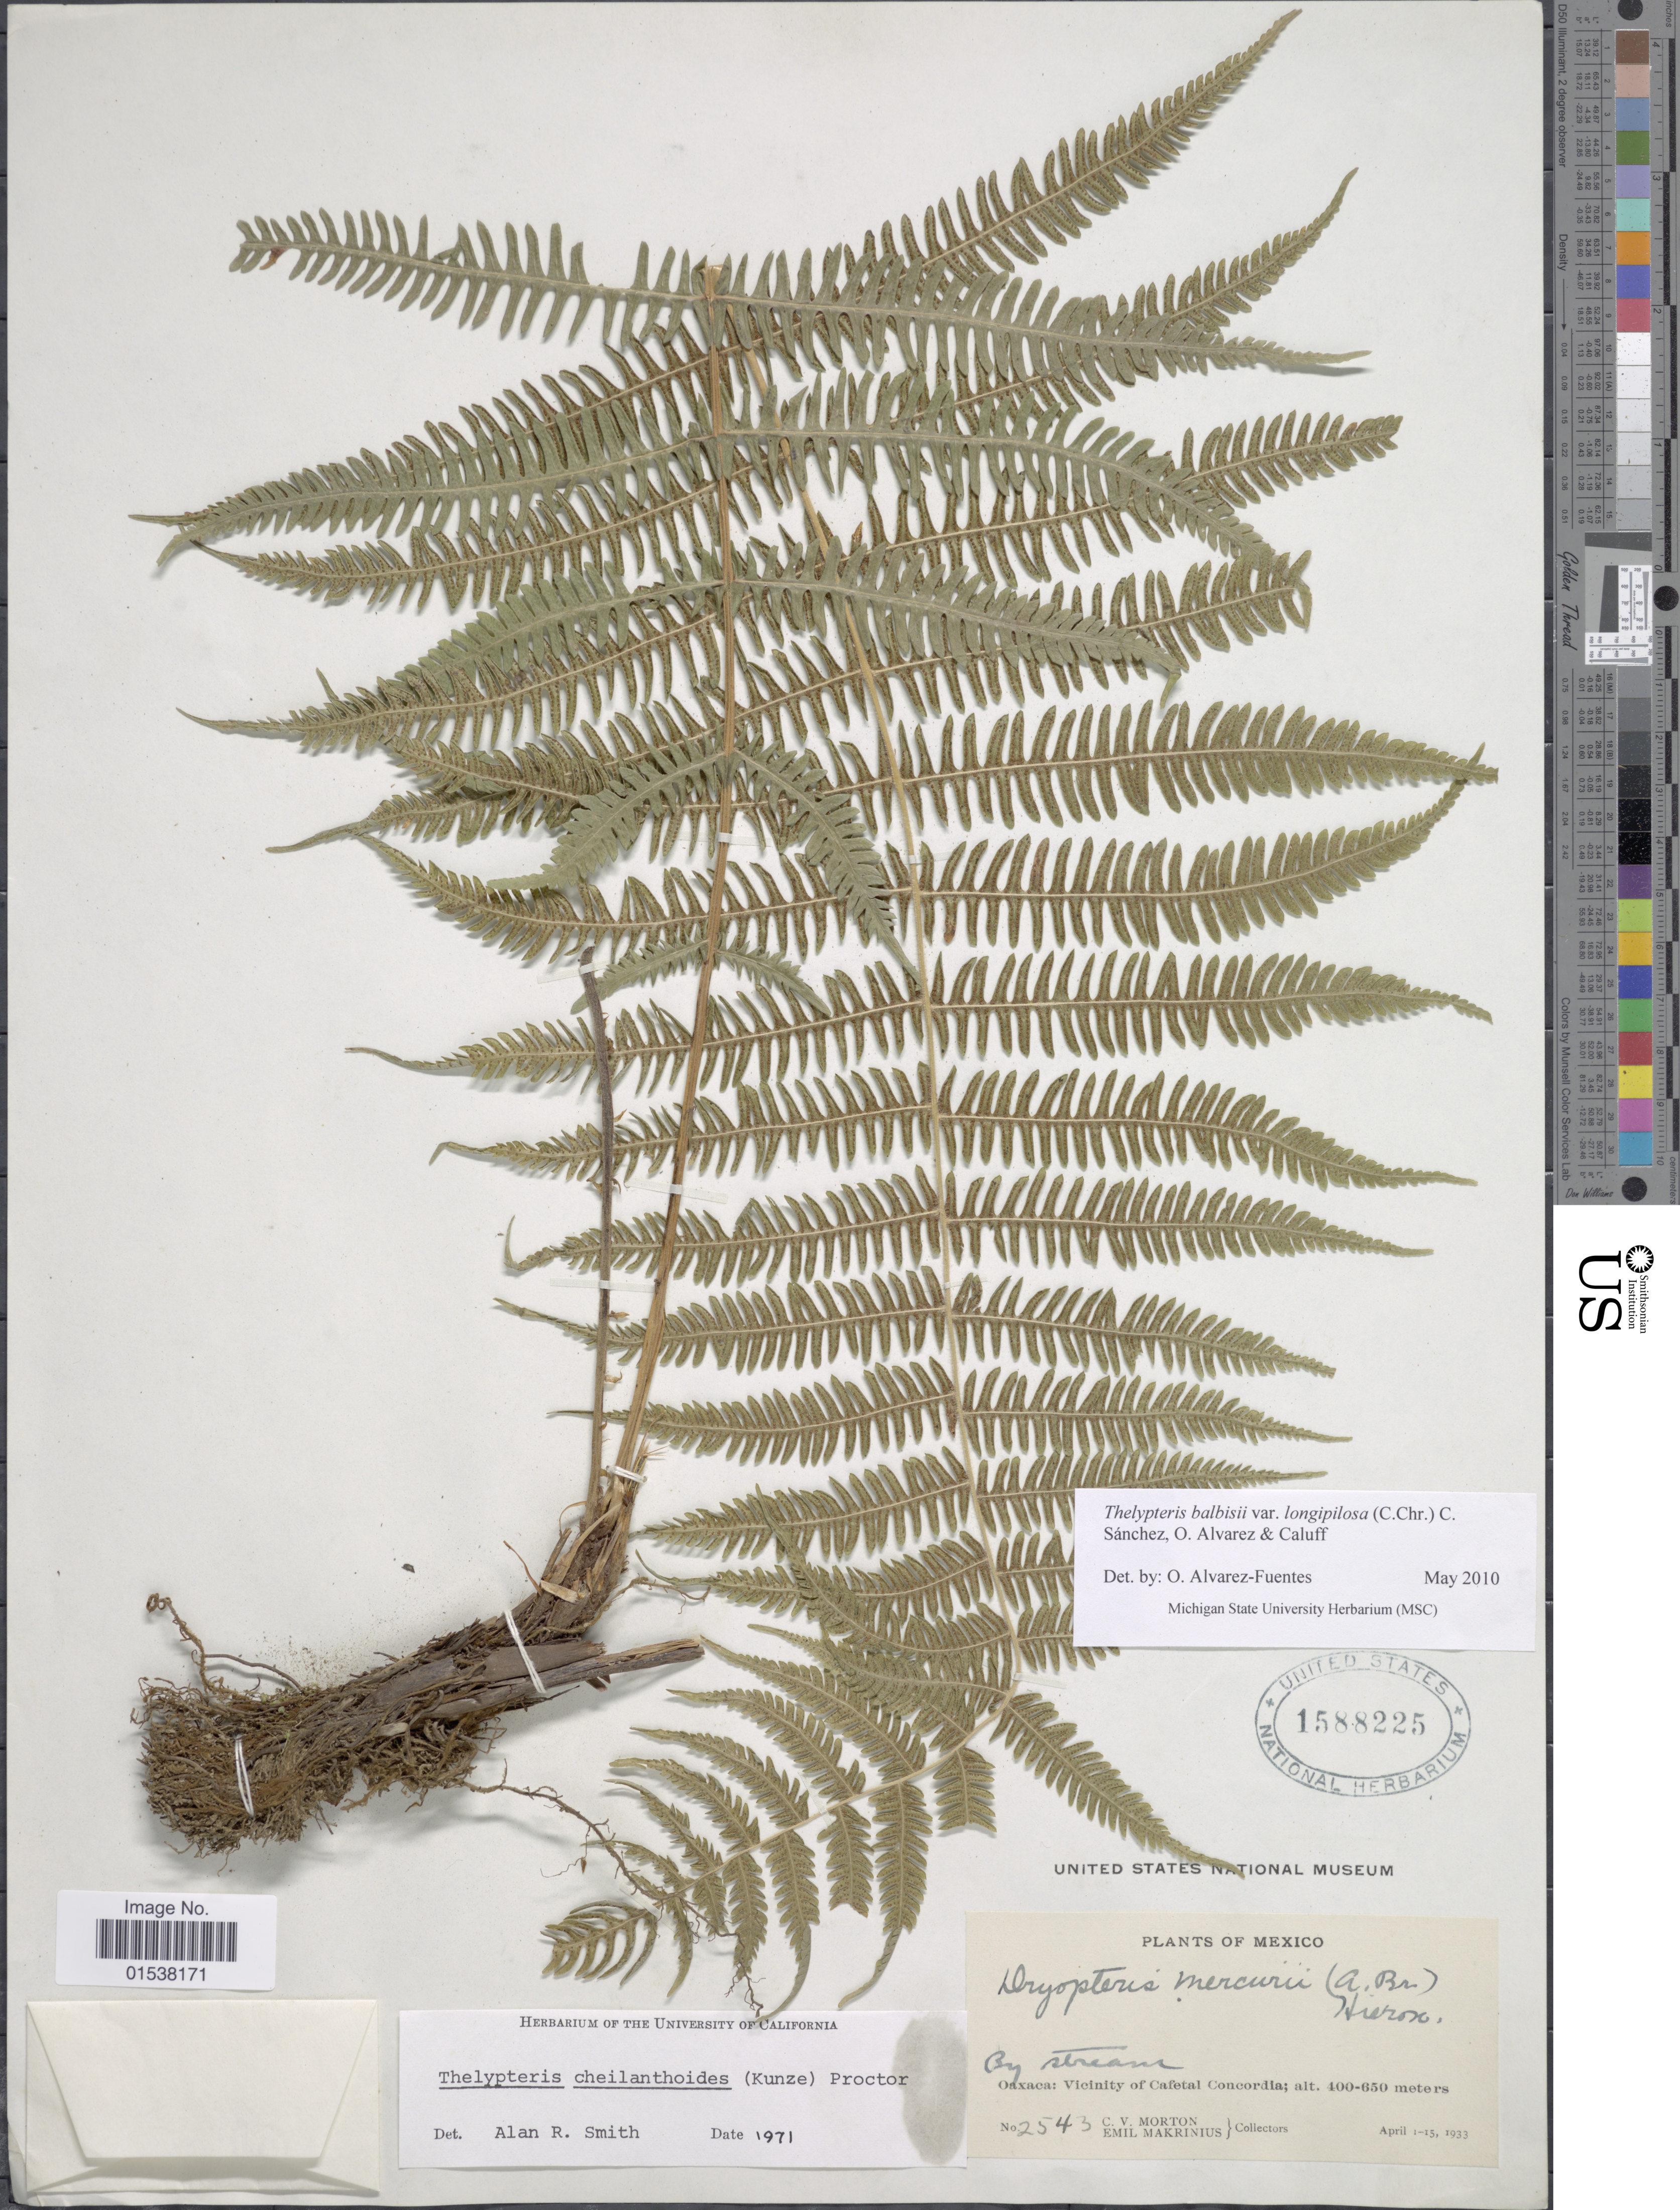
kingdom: Plantae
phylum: Tracheophyta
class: Polypodiopsida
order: Polypodiales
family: Thelypteridaceae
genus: Amauropelta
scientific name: Amauropelta balbisii (Spreng.) comb. nov., ined. 2015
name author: (Spreng.)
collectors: C. V. Morton & E. Makrinius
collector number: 2543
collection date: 1933-04-01/1933-04-15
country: Mexico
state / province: Oaxaca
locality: Oaxaca: Vicinity of Cafetal Concordia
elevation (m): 400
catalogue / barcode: US 1588225